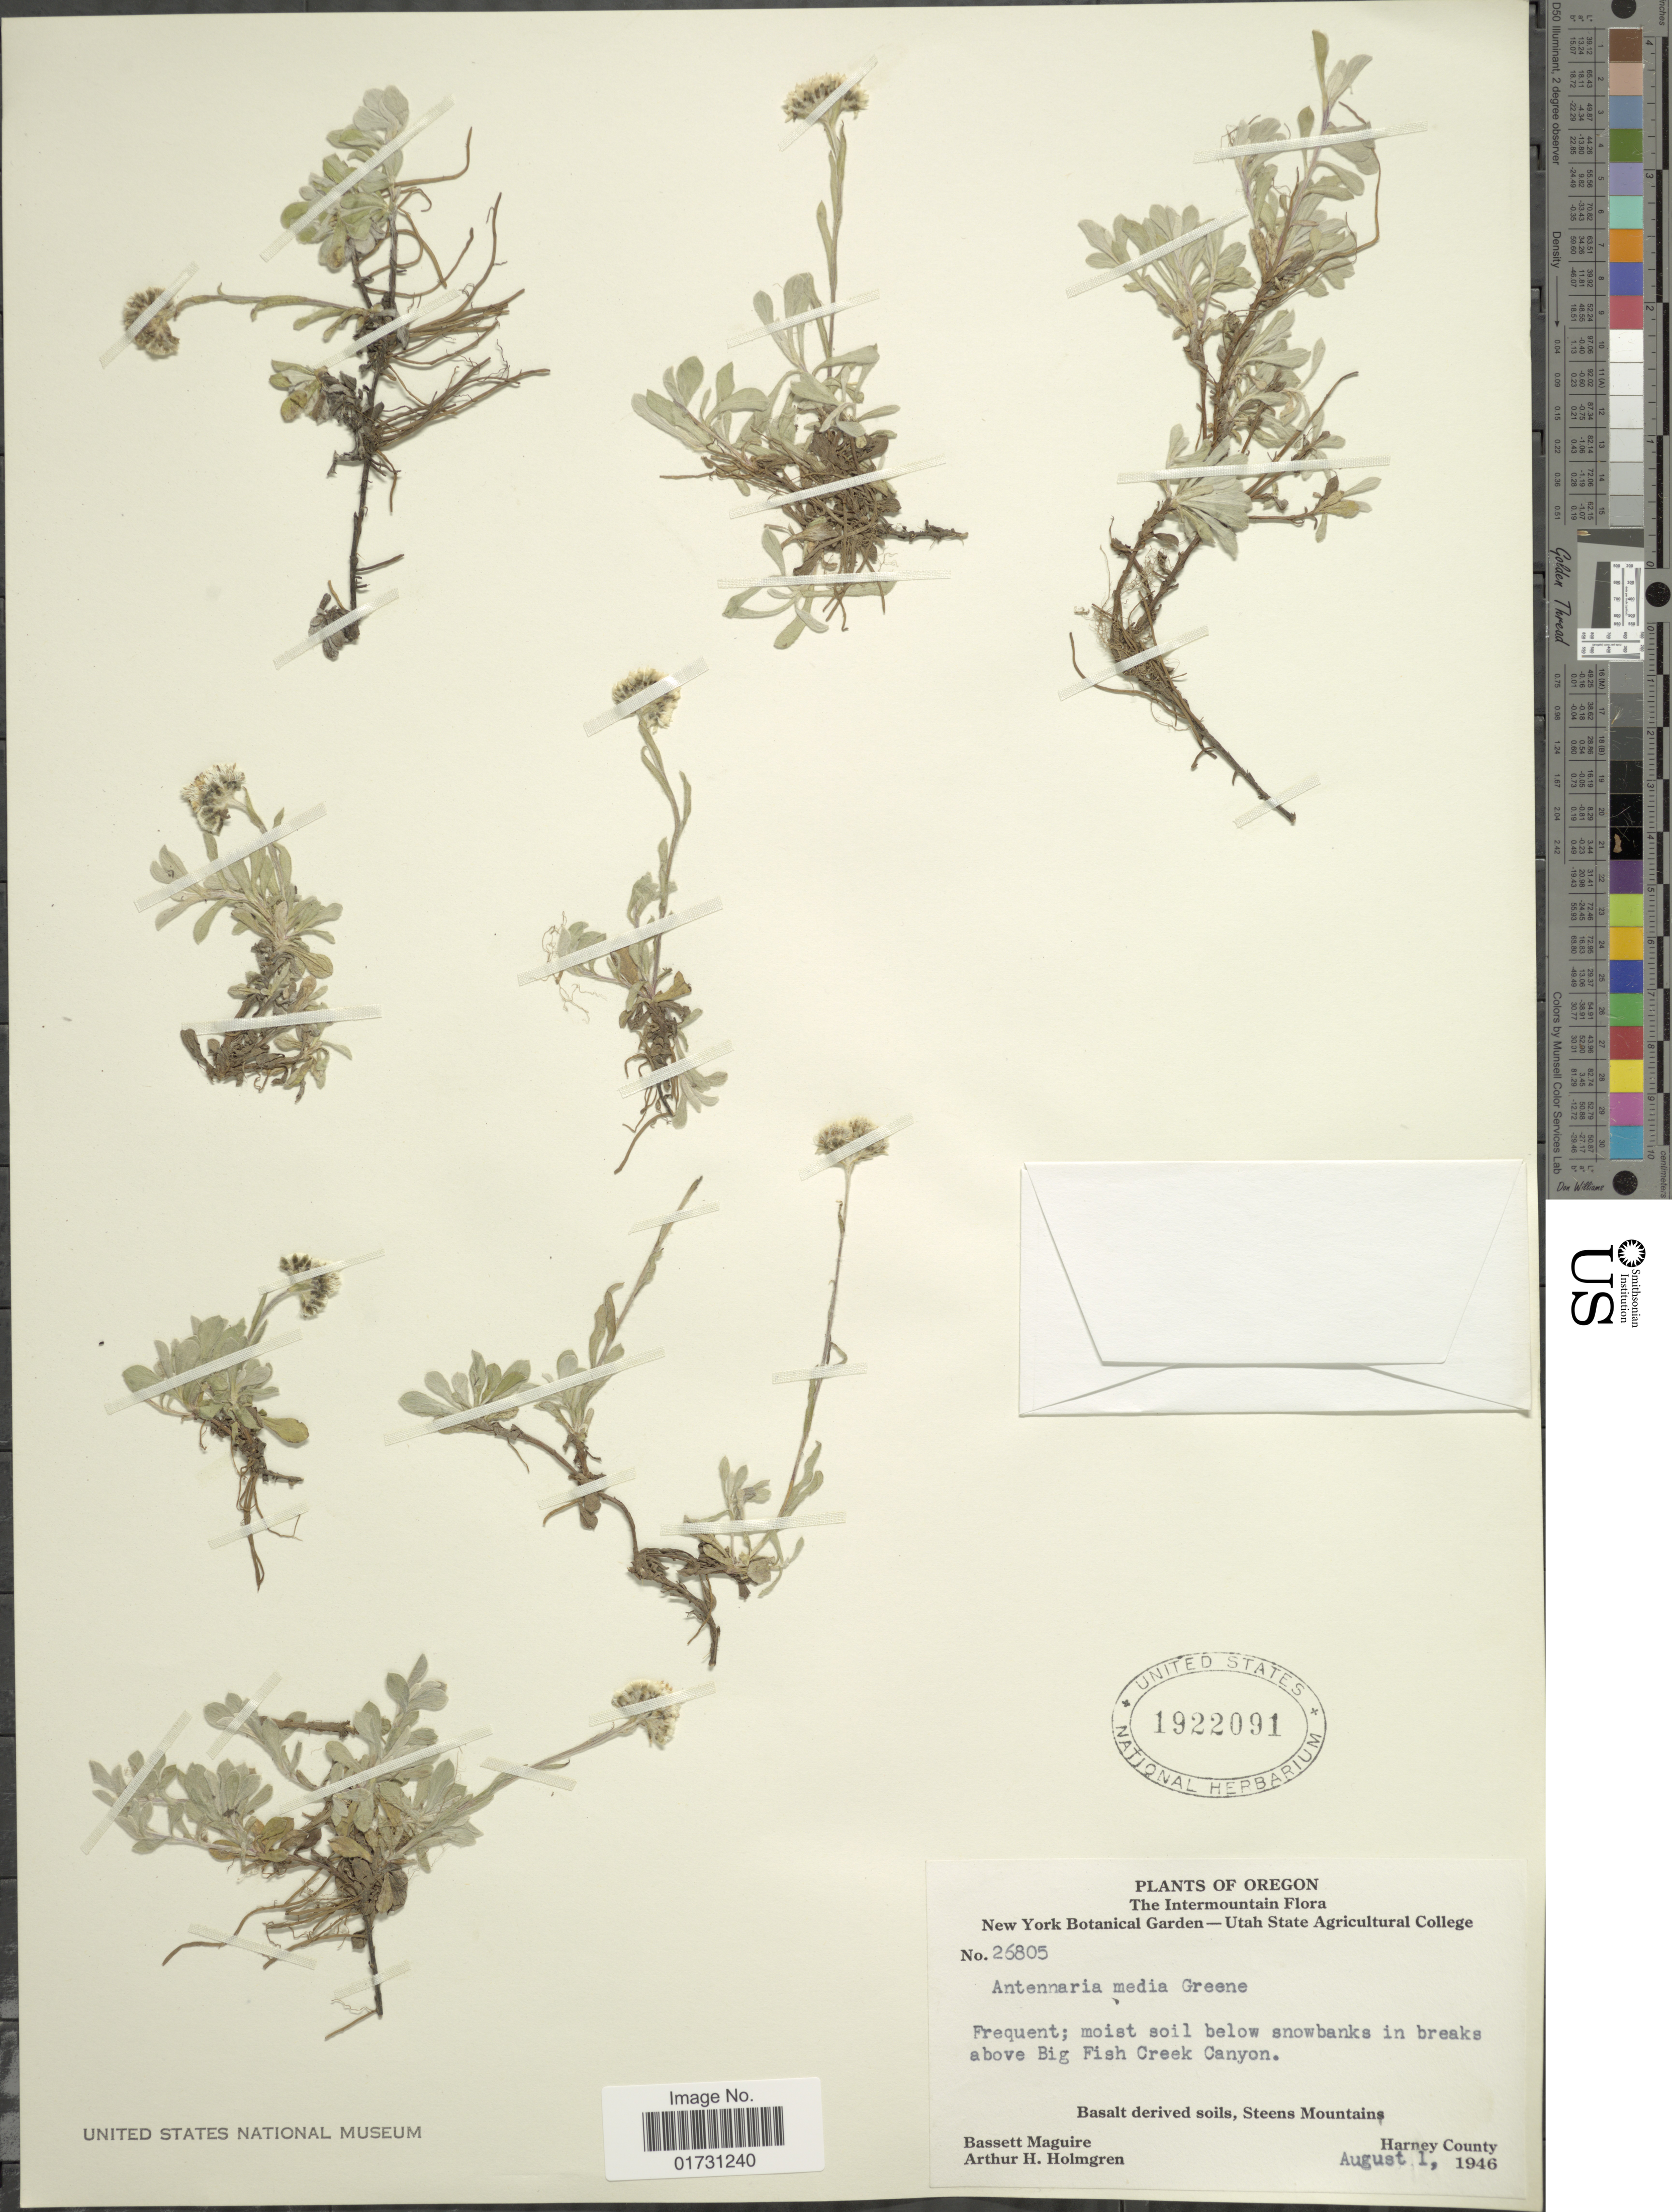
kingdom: Plantae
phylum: Tracheophyta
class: Magnoliopsida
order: Asterales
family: Asteraceae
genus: Antennaria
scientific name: Antennaria media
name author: Greene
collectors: B. Maguire & A. H. Holmgren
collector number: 26805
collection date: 1946-08-01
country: United States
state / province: Oregon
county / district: Harney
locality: The Intermountain, Basalt dorived soils, Steens Mountains, Harney County, Below snowbanks in breaks above Big Fish Creek Canyon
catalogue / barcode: US 1922091